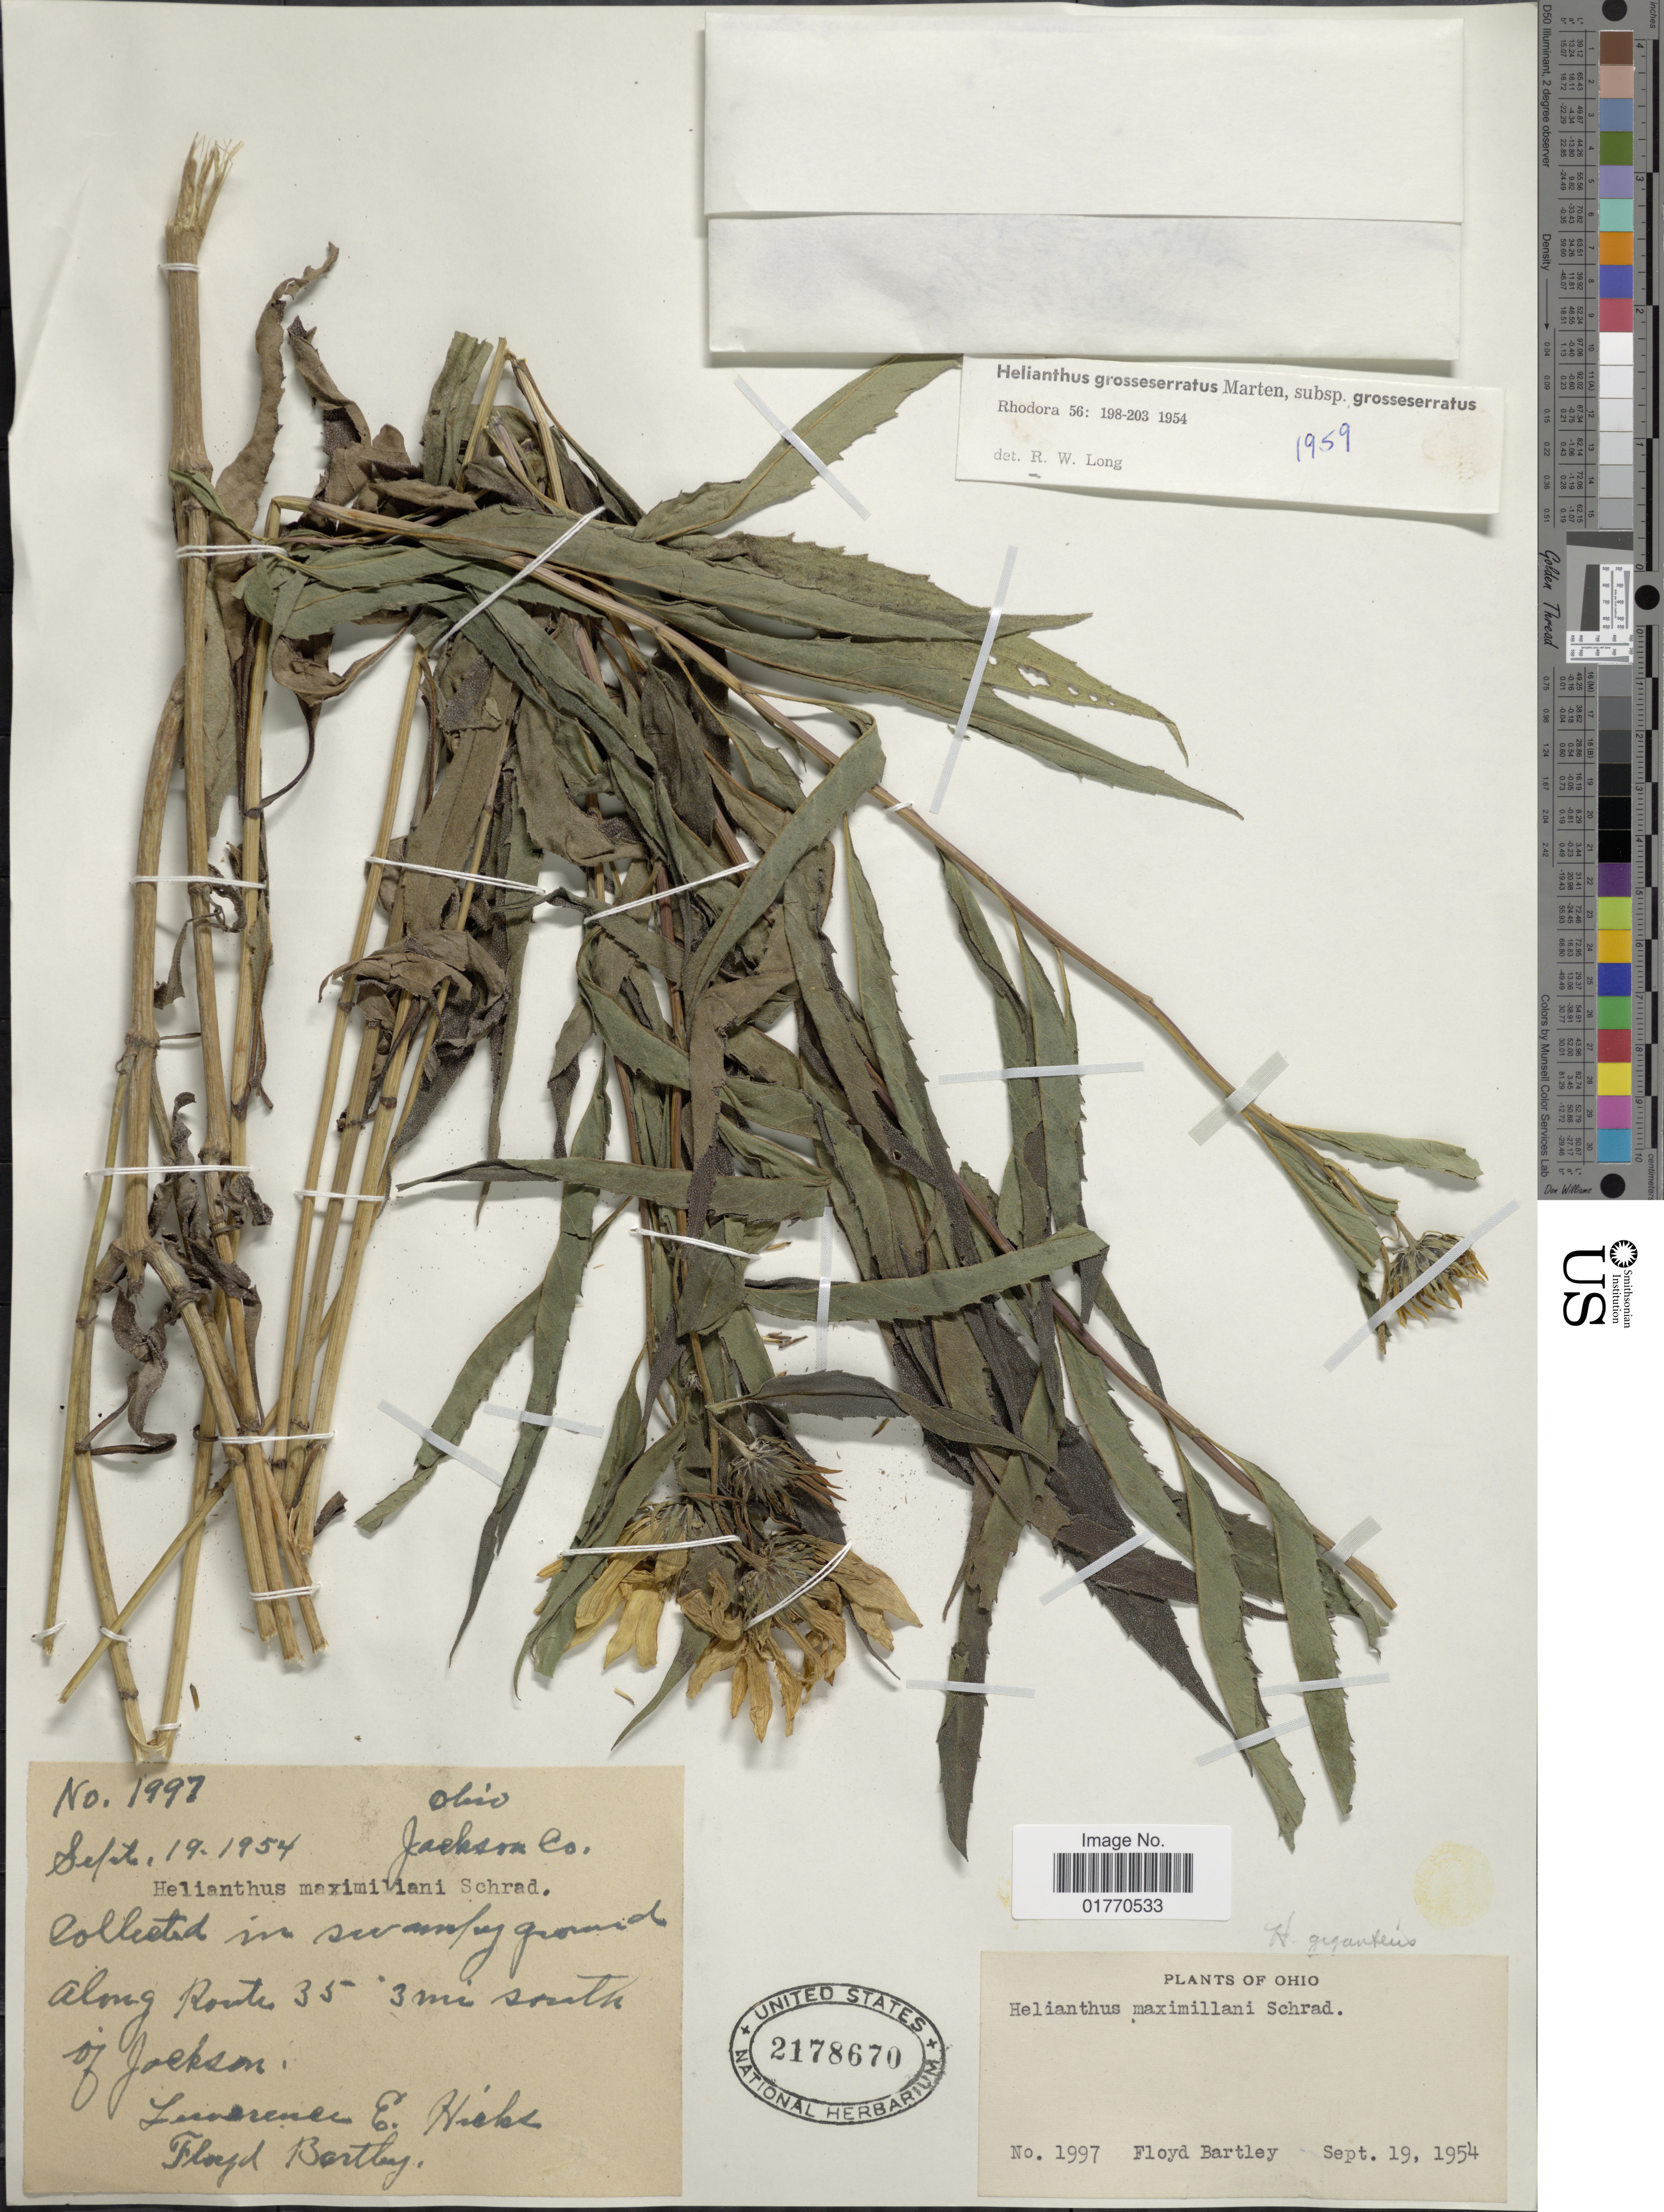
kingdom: Plantae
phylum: Tracheophyta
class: Magnoliopsida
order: Asterales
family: Asteraceae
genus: Helianthus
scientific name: Helianthus grosseserratus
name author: M. Martens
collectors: L. E. Hicks & F. Bartley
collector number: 1997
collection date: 1954-09-19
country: United States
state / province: Ohio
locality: Jackson Co., Along Route 35, 3 mi. south of Jackson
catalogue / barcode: US 2178670